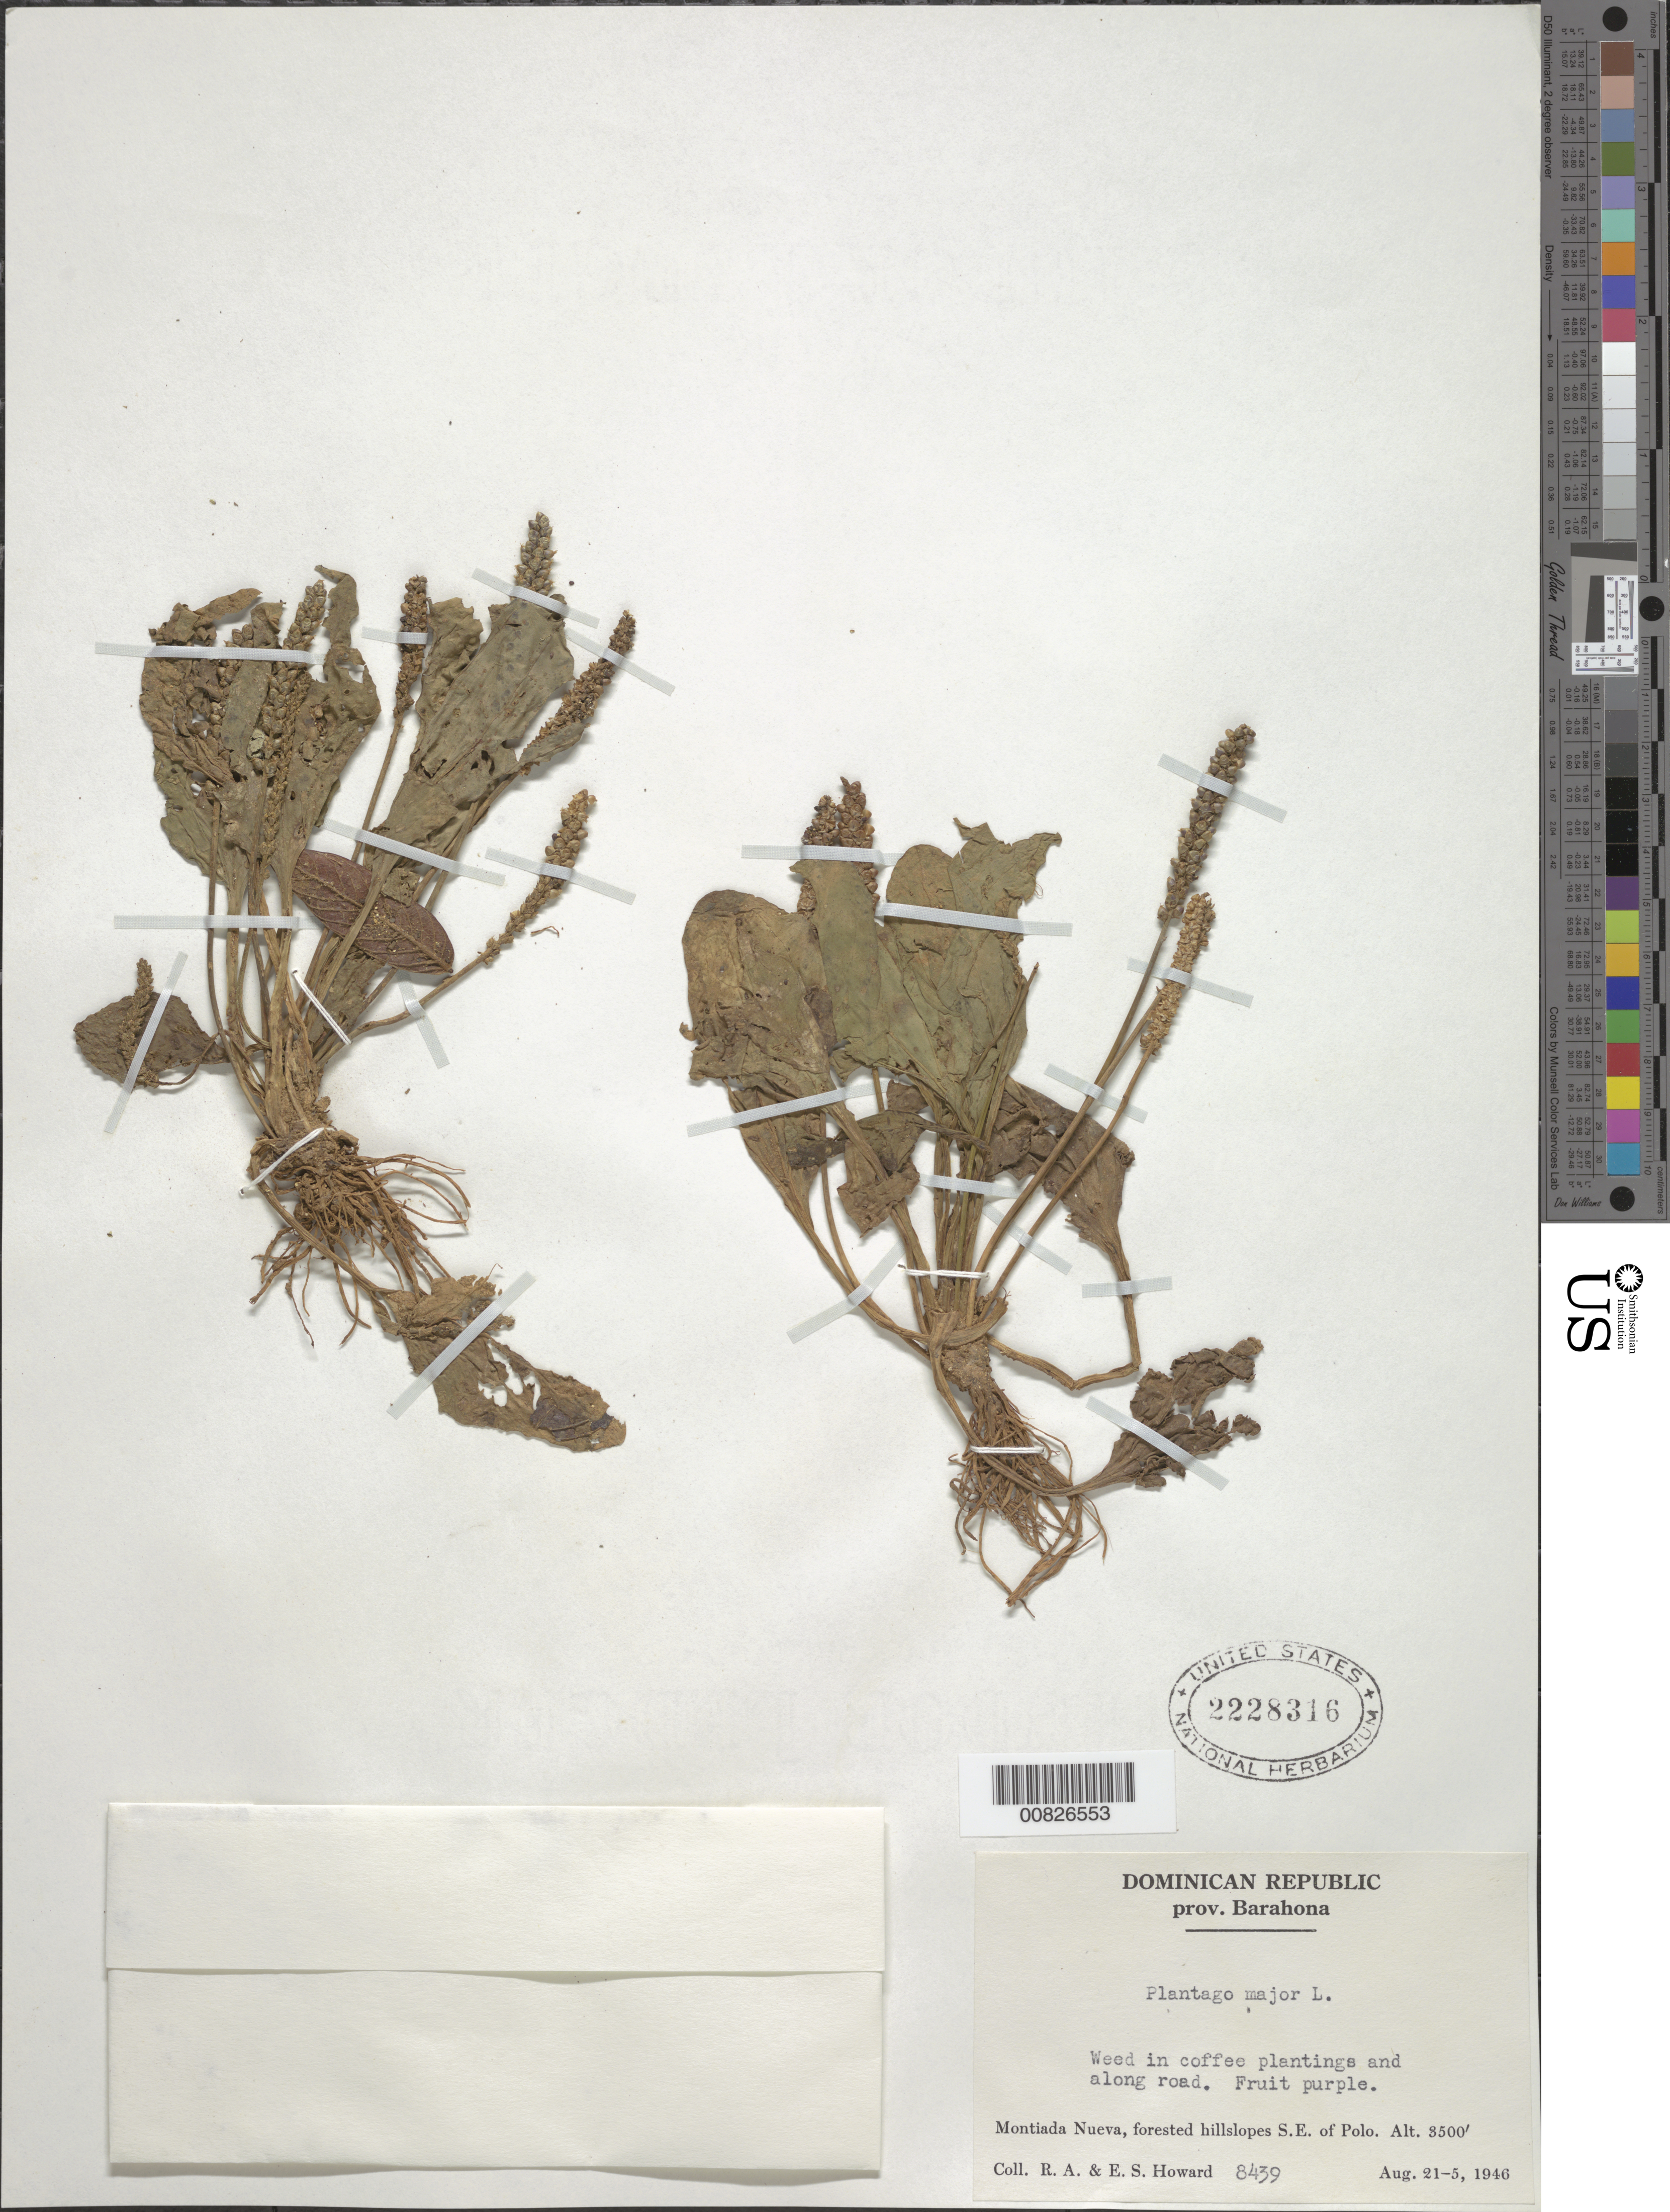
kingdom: Plantae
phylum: Tracheophyta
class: Magnoliopsida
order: Lamiales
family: Plantaginaceae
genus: Plantago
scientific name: Plantago major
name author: L.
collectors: R. A. Howard & E. S. Howard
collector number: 8439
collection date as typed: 21 Aug 1946 to 25 Aug 1946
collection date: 1946-08-21/1946-08-25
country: Dominican Republic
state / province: Barahona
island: Hispaniola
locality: Montiada Nueva, SE of Polo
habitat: In coffee plantations and along road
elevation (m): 1067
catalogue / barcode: US 2228316